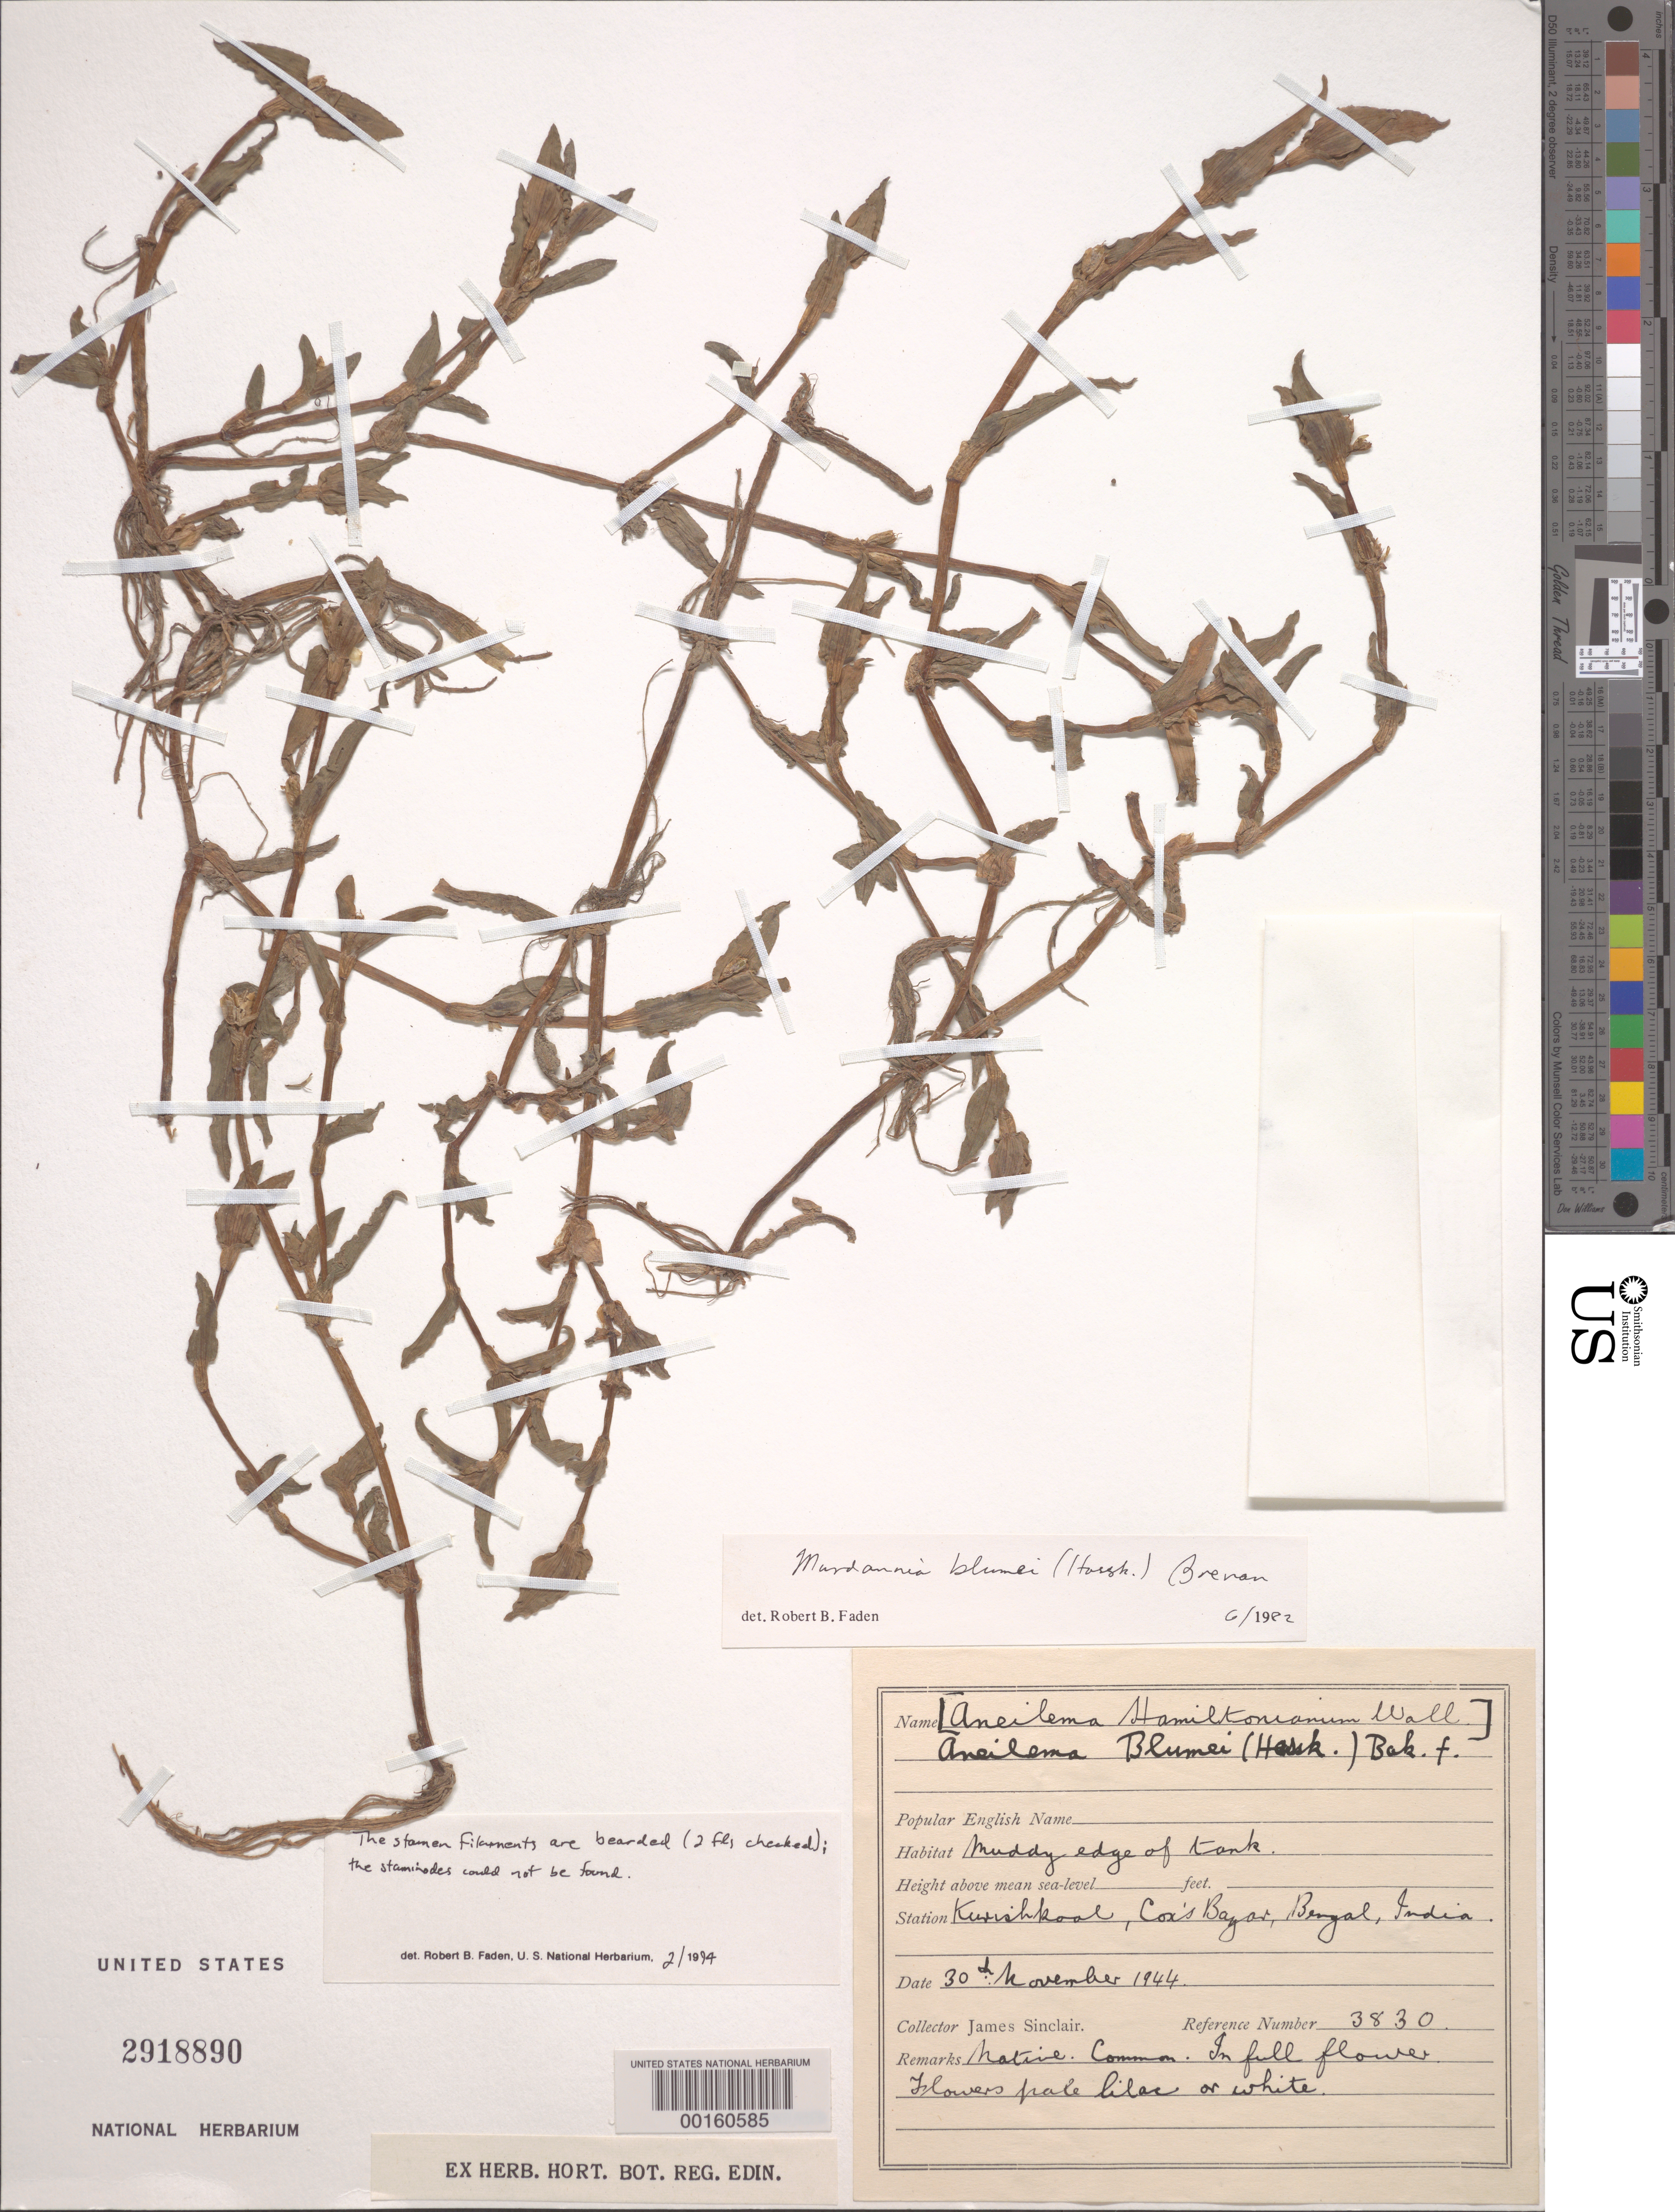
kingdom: Plantae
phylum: Tracheophyta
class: Liliopsida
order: Commelinales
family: Commelinaceae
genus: Murdannia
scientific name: Murdannia blumei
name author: (Hassk.) Brenan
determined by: Faden, Robert B., (US), Smithsonian Institution - National Museum of Natural History (UNITED STATES)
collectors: J. Sinclair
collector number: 3830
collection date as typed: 30 Nov 1944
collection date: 1944-11-30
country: Bangladesh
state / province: Chittagong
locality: Kunishkool, Cox's Bazar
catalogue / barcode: US 2918890